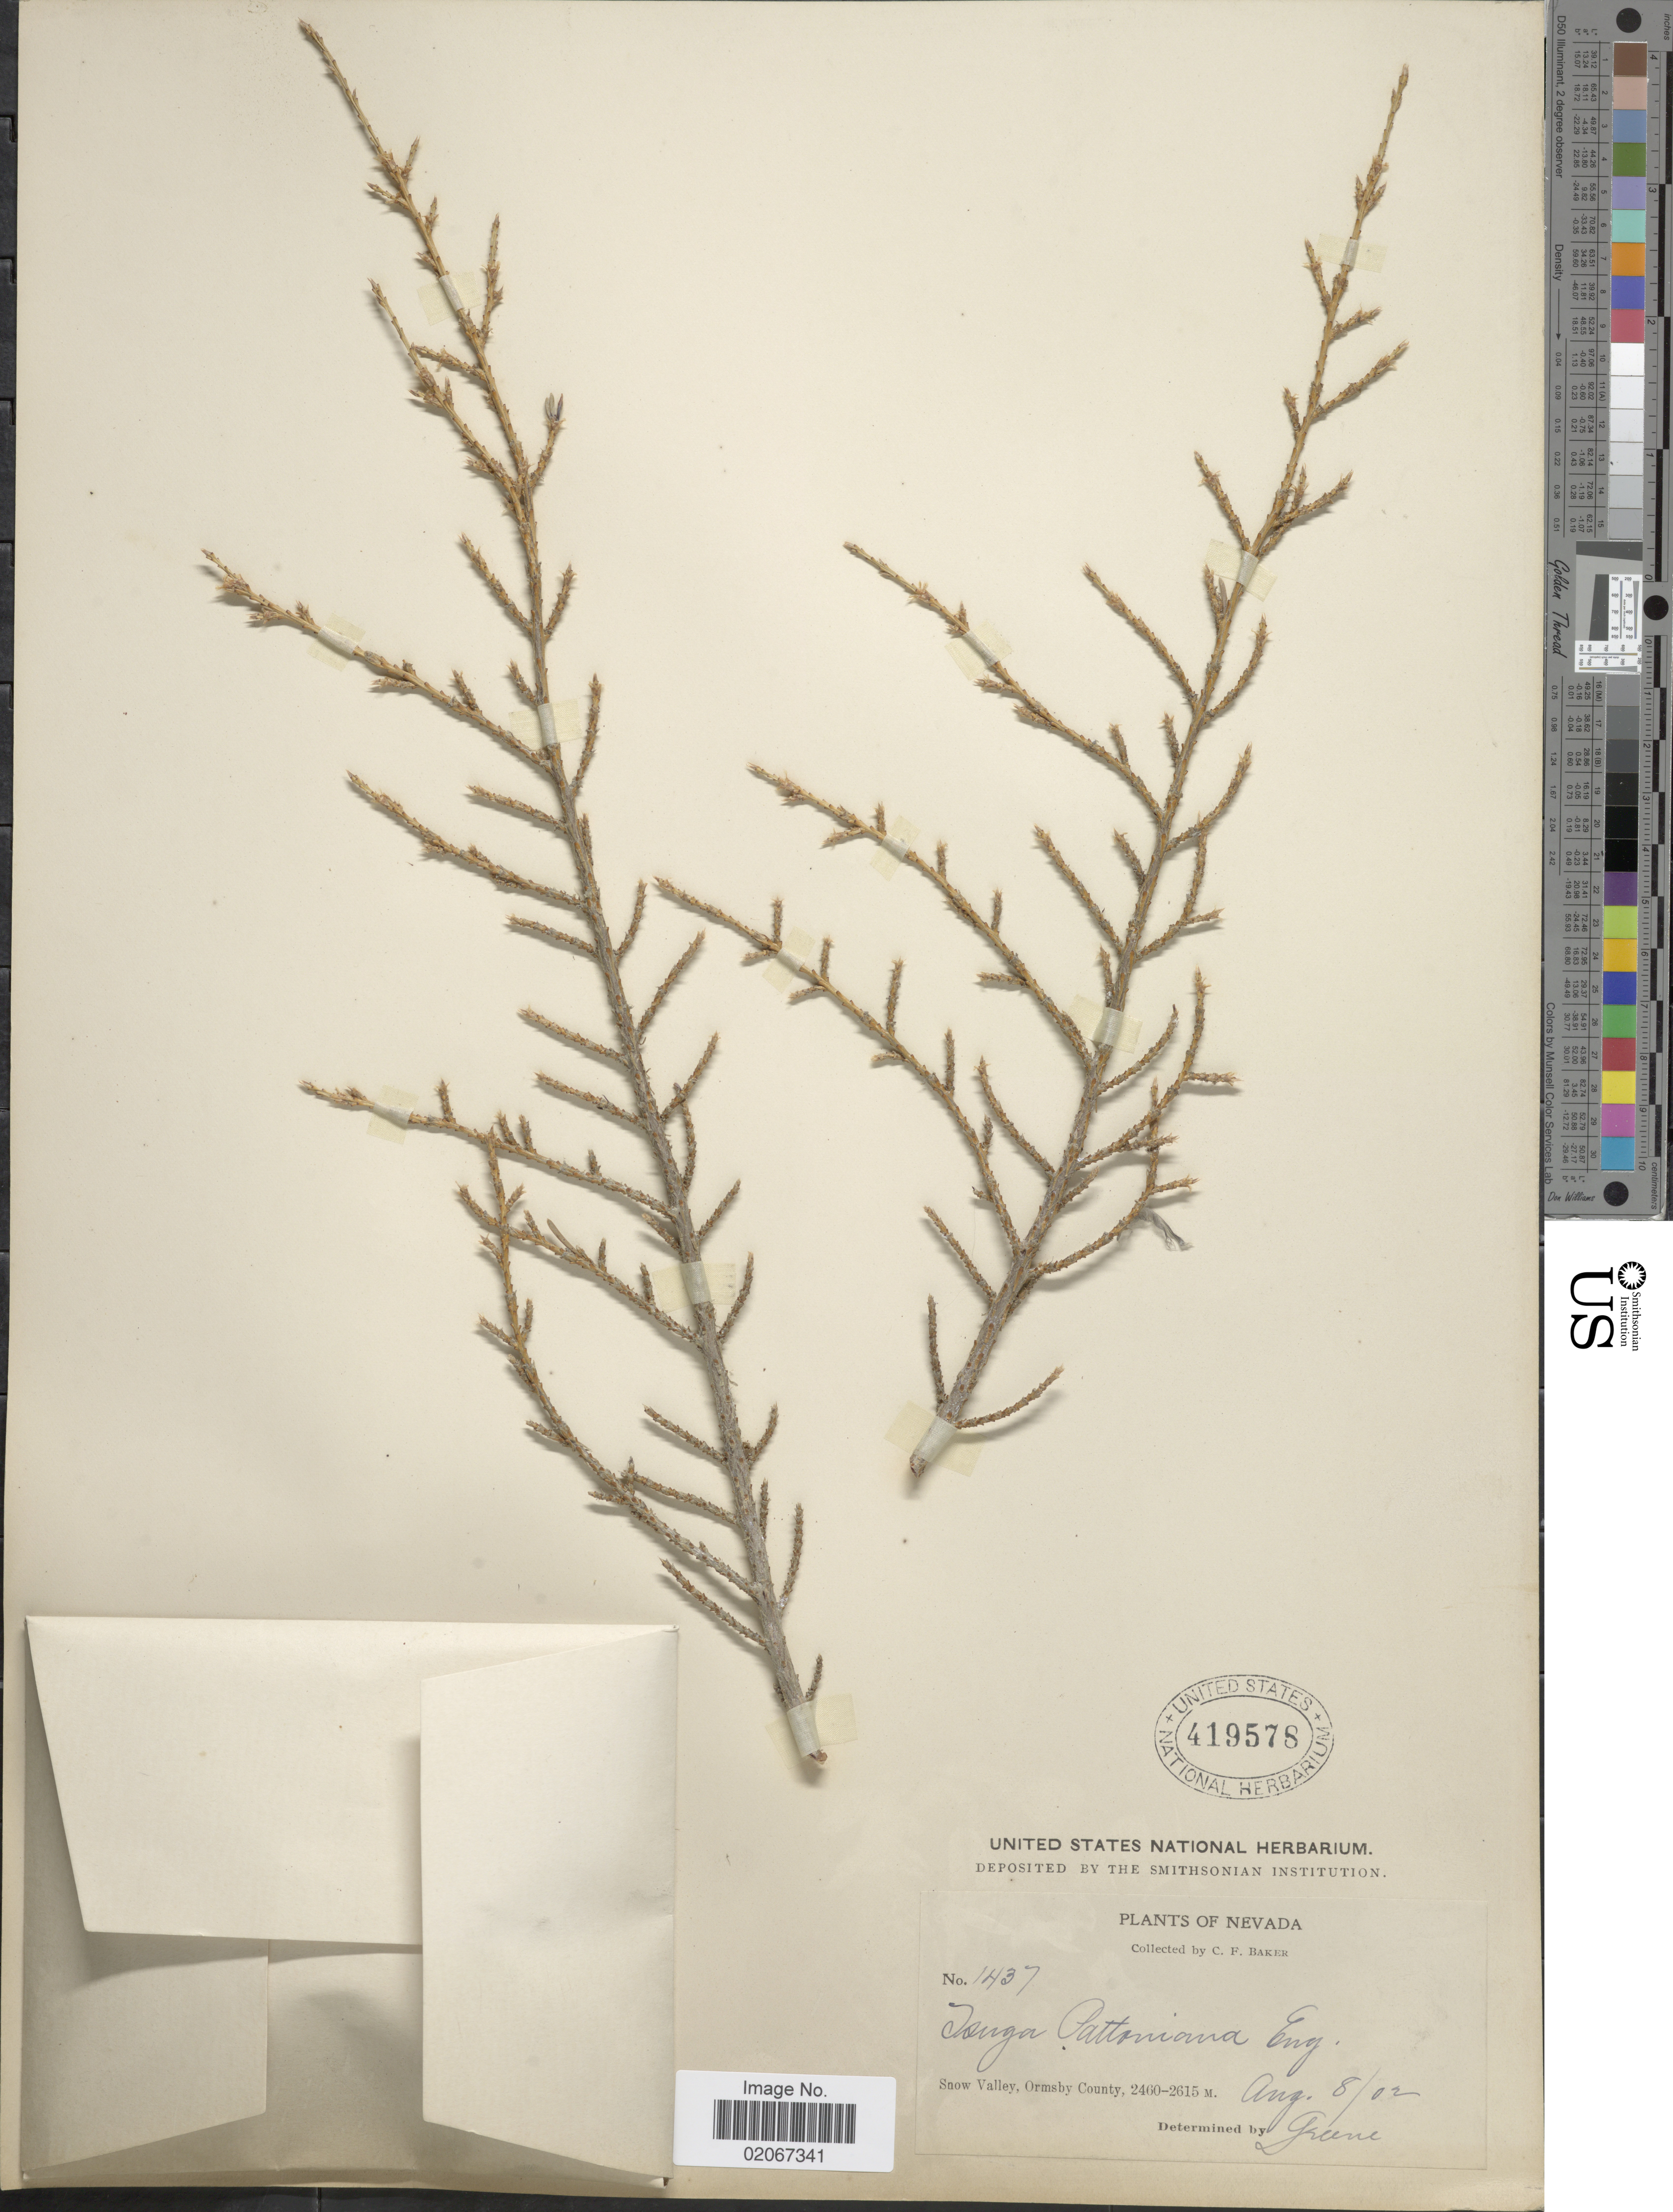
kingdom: Plantae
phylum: Tracheophyta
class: Pinopsida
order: Pinales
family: Pinaceae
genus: Tsuga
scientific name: Tsuga mertensiana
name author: (Bong.) Carrière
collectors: C. F. Baker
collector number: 1437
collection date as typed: Transcribed d/m/y: 8/8/2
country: United States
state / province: Nevada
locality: Snow Valley, Ormsby County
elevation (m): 2460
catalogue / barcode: US 419578